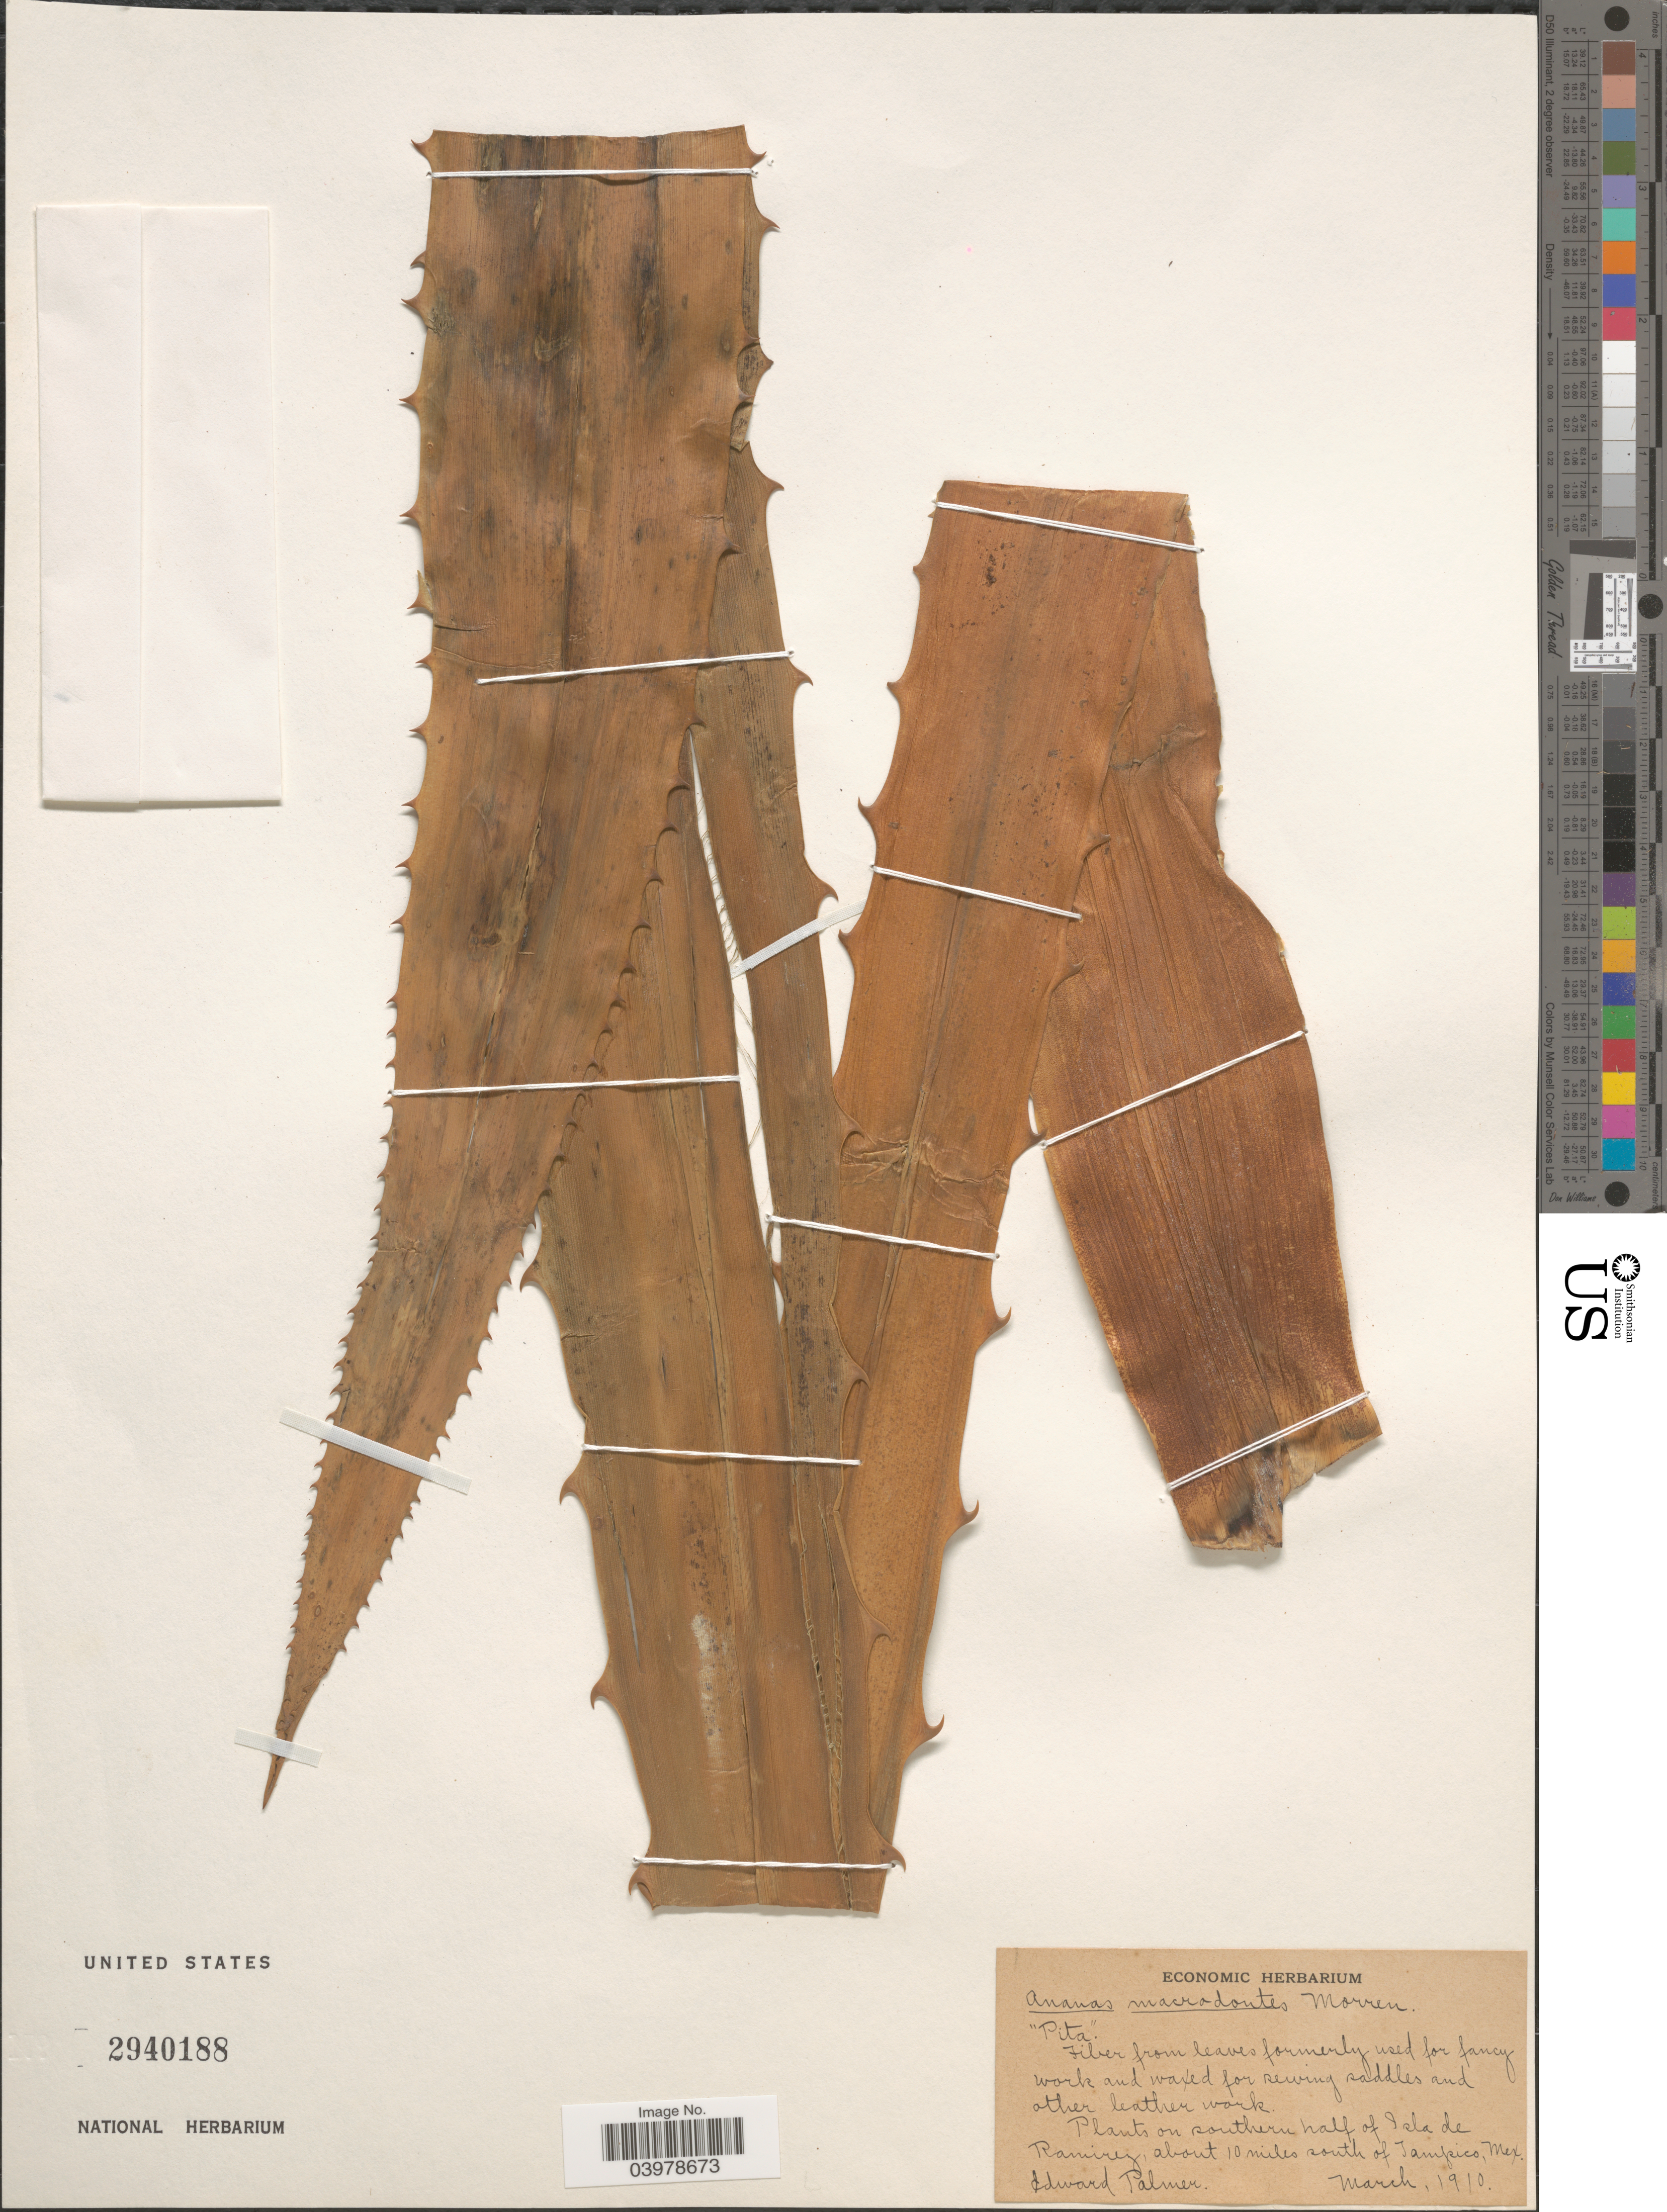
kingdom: Plantae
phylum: Tracheophyta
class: Liliopsida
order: Poales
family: Bromeliaceae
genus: Aechmea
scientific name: Aechmea magdalenae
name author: (André) André ex Baker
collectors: E. Palmer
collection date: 1910-03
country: Mexico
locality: Southern half of Isla de Ramirez, about 10 miles south of Tampico.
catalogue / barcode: US 2940188